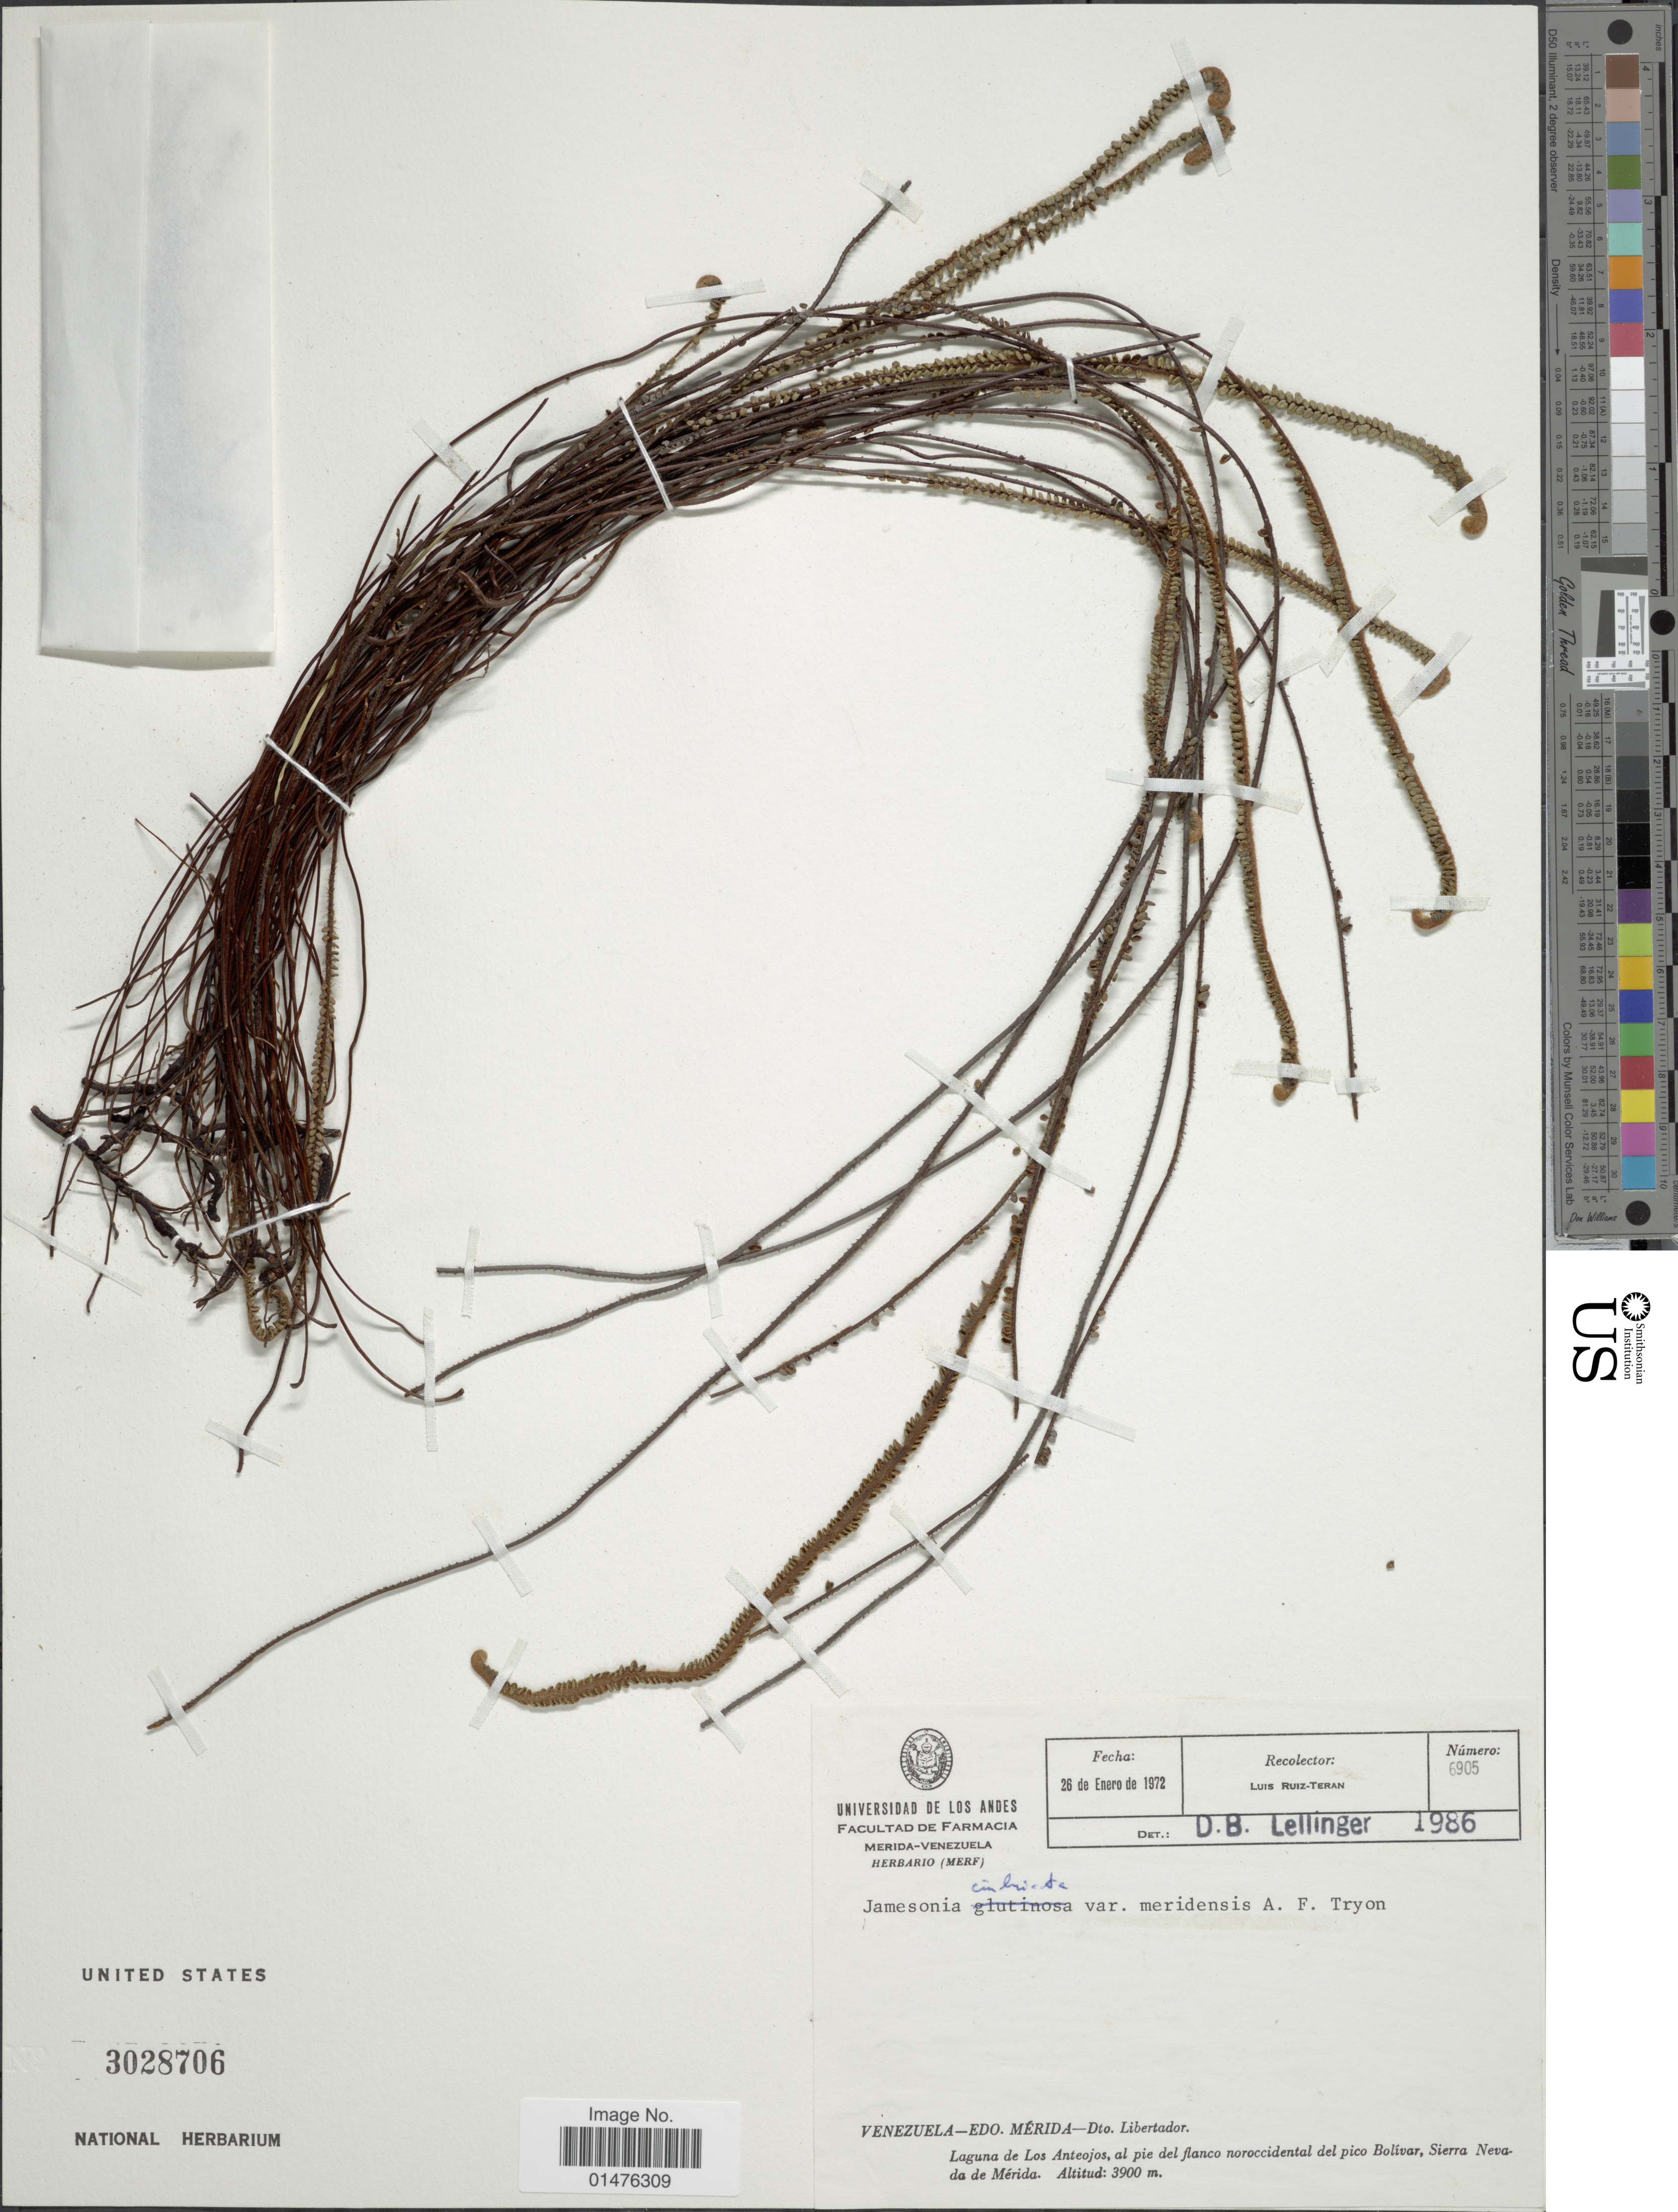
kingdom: Plantae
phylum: Tracheophyta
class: Polypodiopsida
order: Polypodiales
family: Pteridaceae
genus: Jamesonia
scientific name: Jamesonia imbricata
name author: (Sw.) Hook. & Grev.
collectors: L. E. Ruíz-Terán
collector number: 6905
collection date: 1972-01-26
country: Venezuela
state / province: Mérida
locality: Dto Libertador. laguna de Los Antejos, al pie del flanco noroccidental del pico Bolivar, Sierra nevada de Mérida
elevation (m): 3900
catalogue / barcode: US 3028706